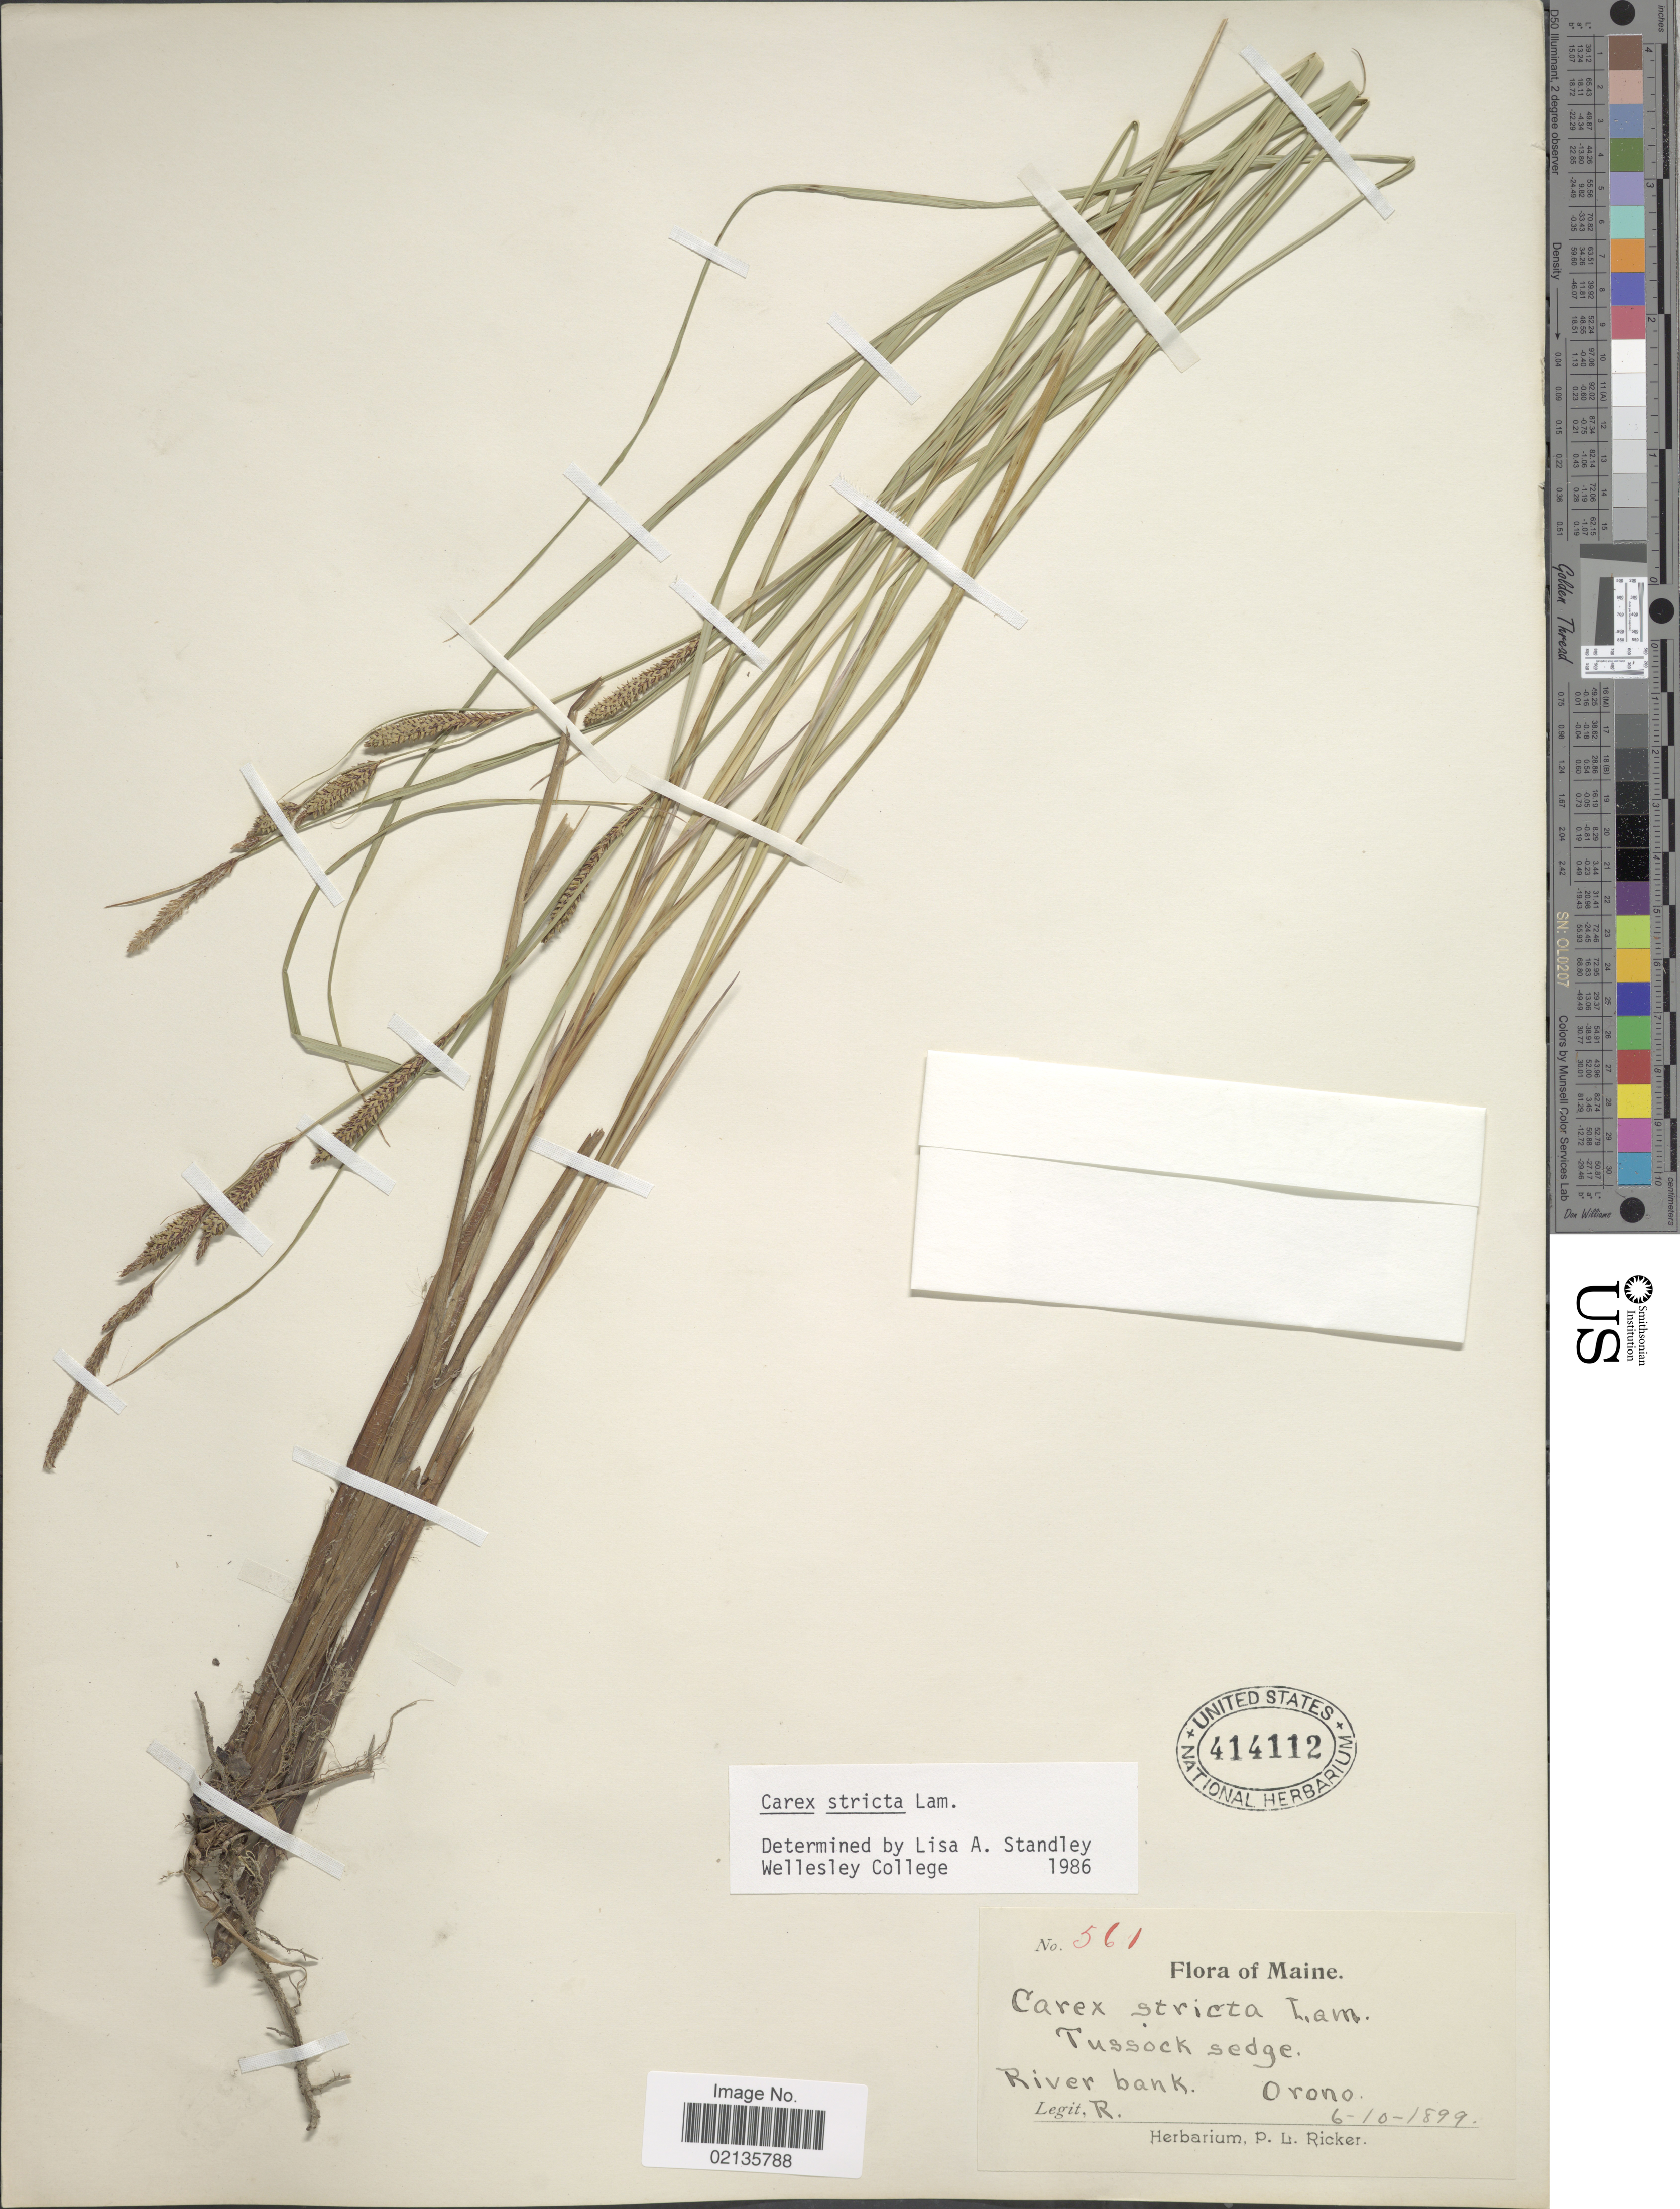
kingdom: Plantae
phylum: Tracheophyta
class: Liliopsida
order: Poales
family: Cyperaceae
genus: Carex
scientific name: Carex stricta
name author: Lam.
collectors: P. Ricker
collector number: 561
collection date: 1899-06-10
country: United States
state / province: Maine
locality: Tussock Edge, River bank, Orono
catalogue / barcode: US 414112